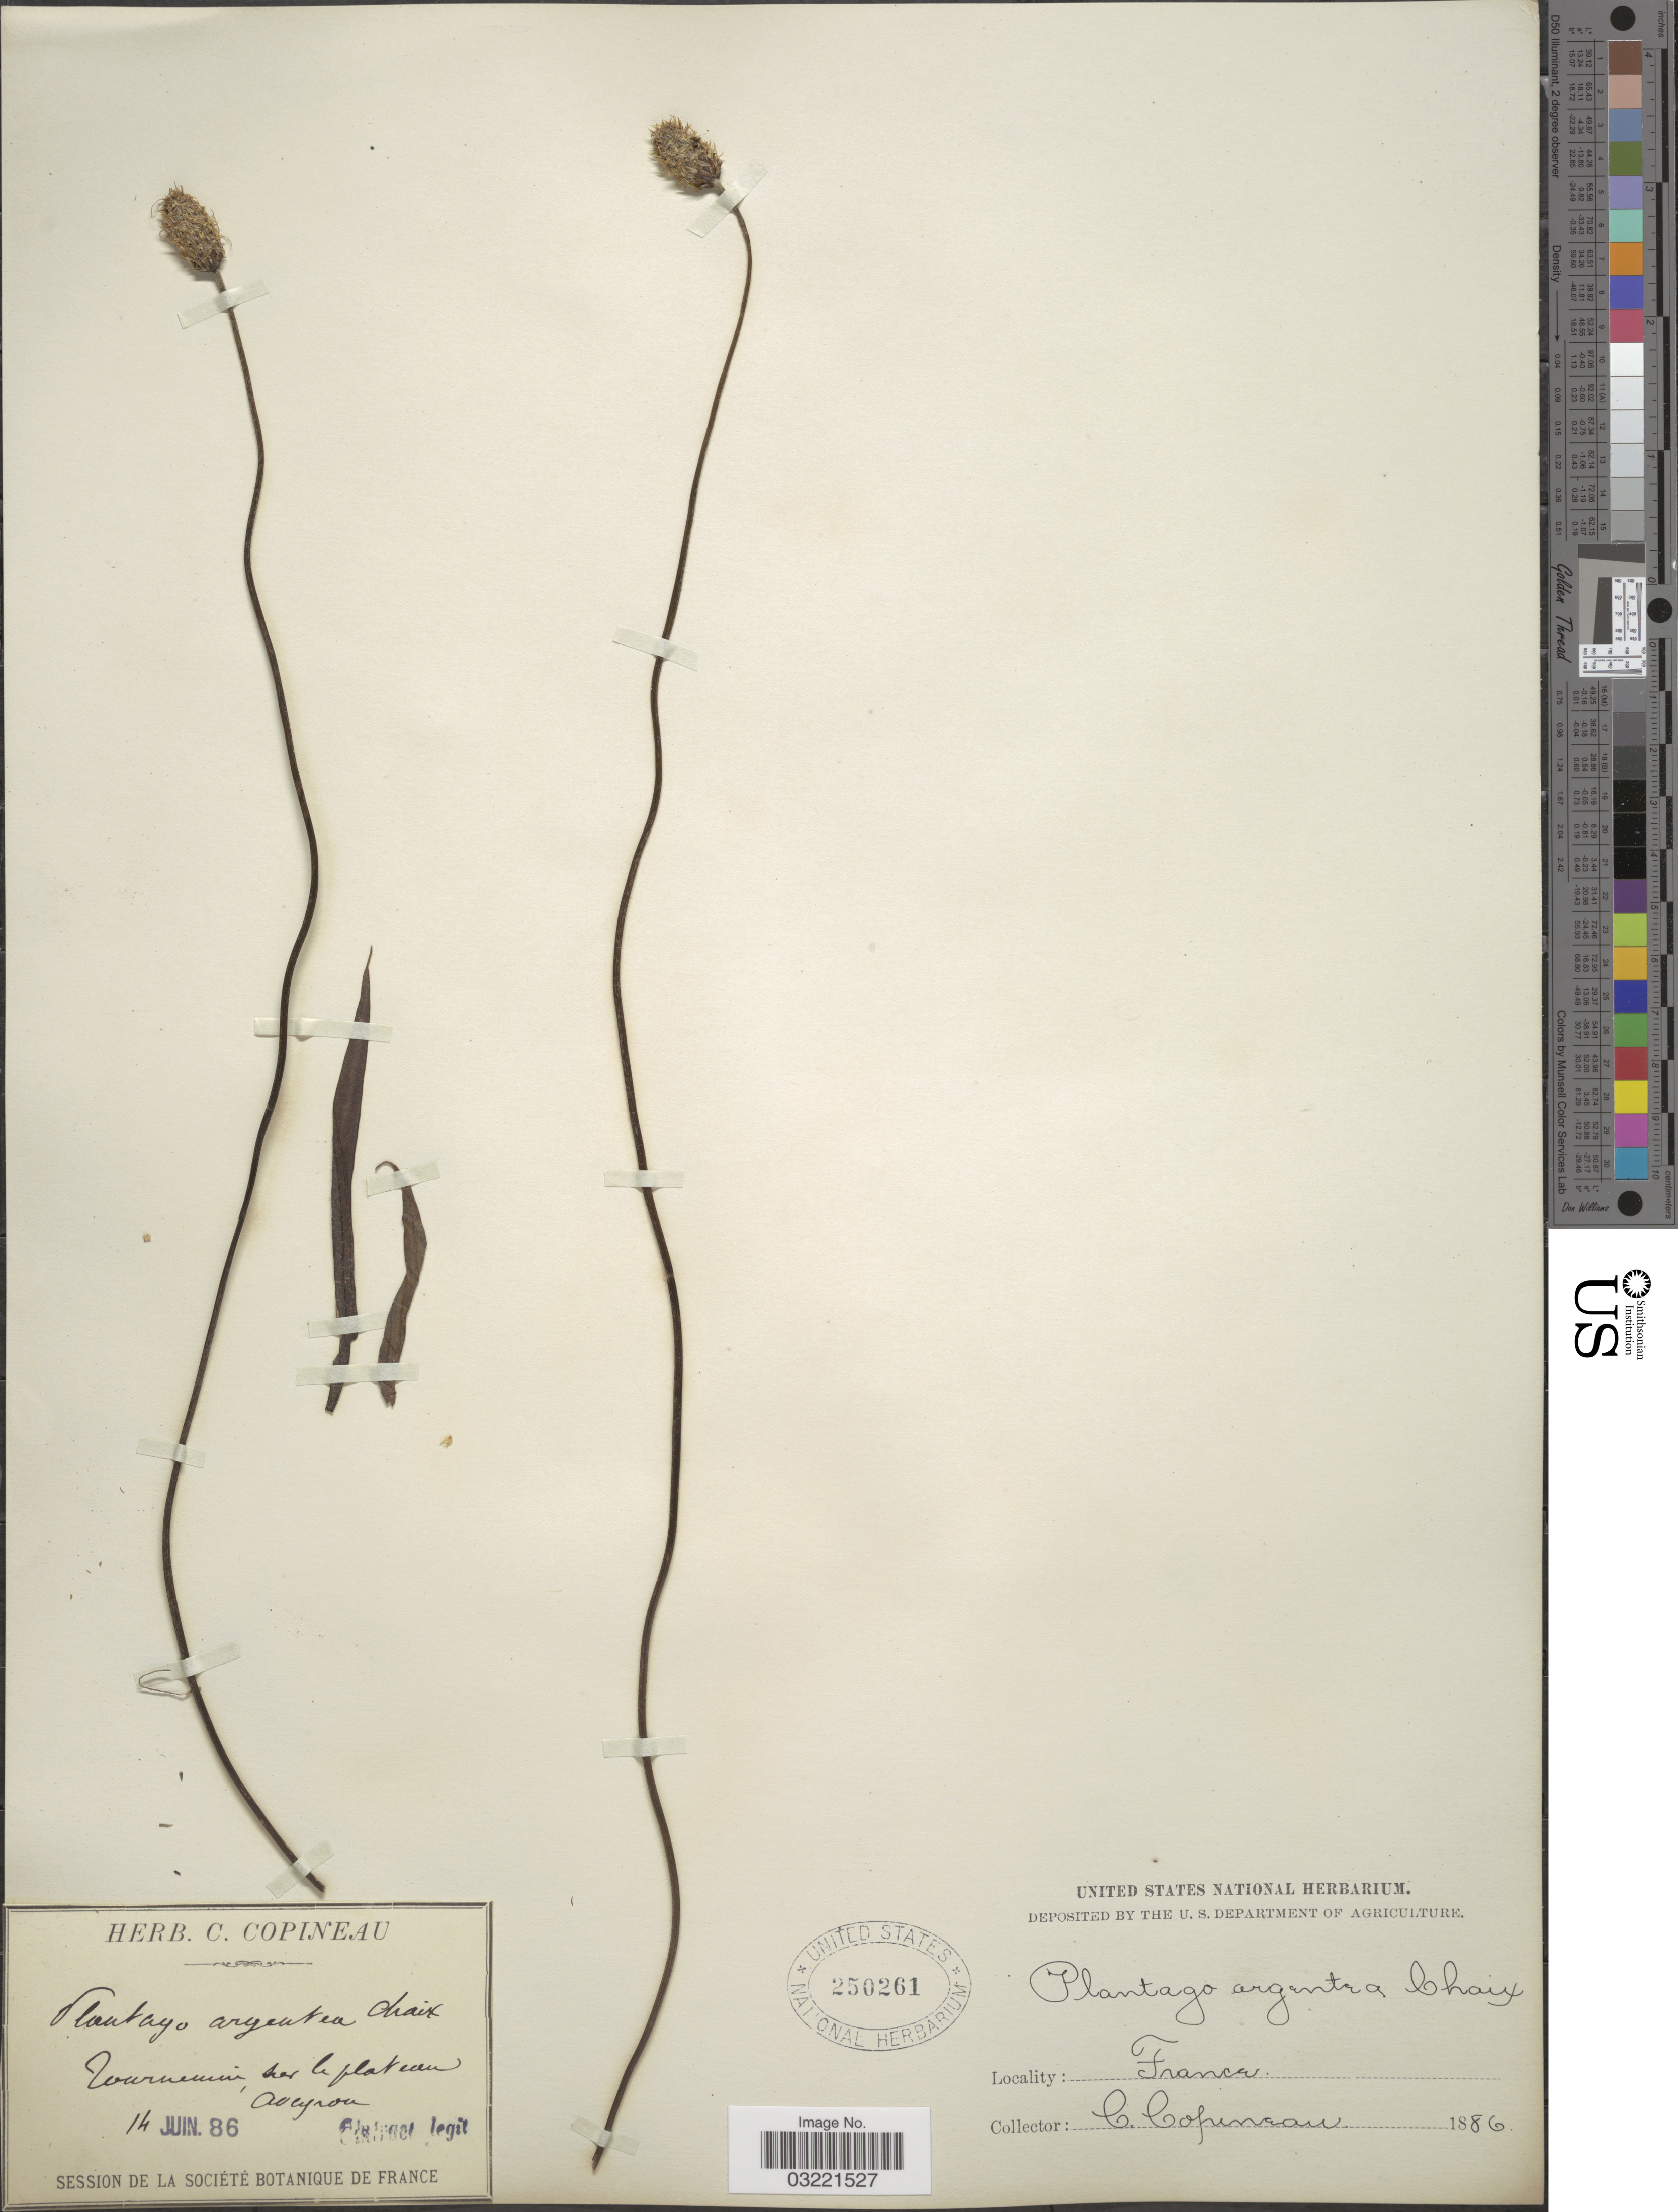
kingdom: Plantae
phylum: Tracheophyta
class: Magnoliopsida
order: Lamiales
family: Plantaginaceae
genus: Plantago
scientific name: Plantago argentea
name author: Chaix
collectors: Cintract, -- & C. Copineau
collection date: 1886-06-14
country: France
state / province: Occitanie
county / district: Aveyron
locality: Tournemire, sur le plateau Aveyron.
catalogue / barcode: US 250261